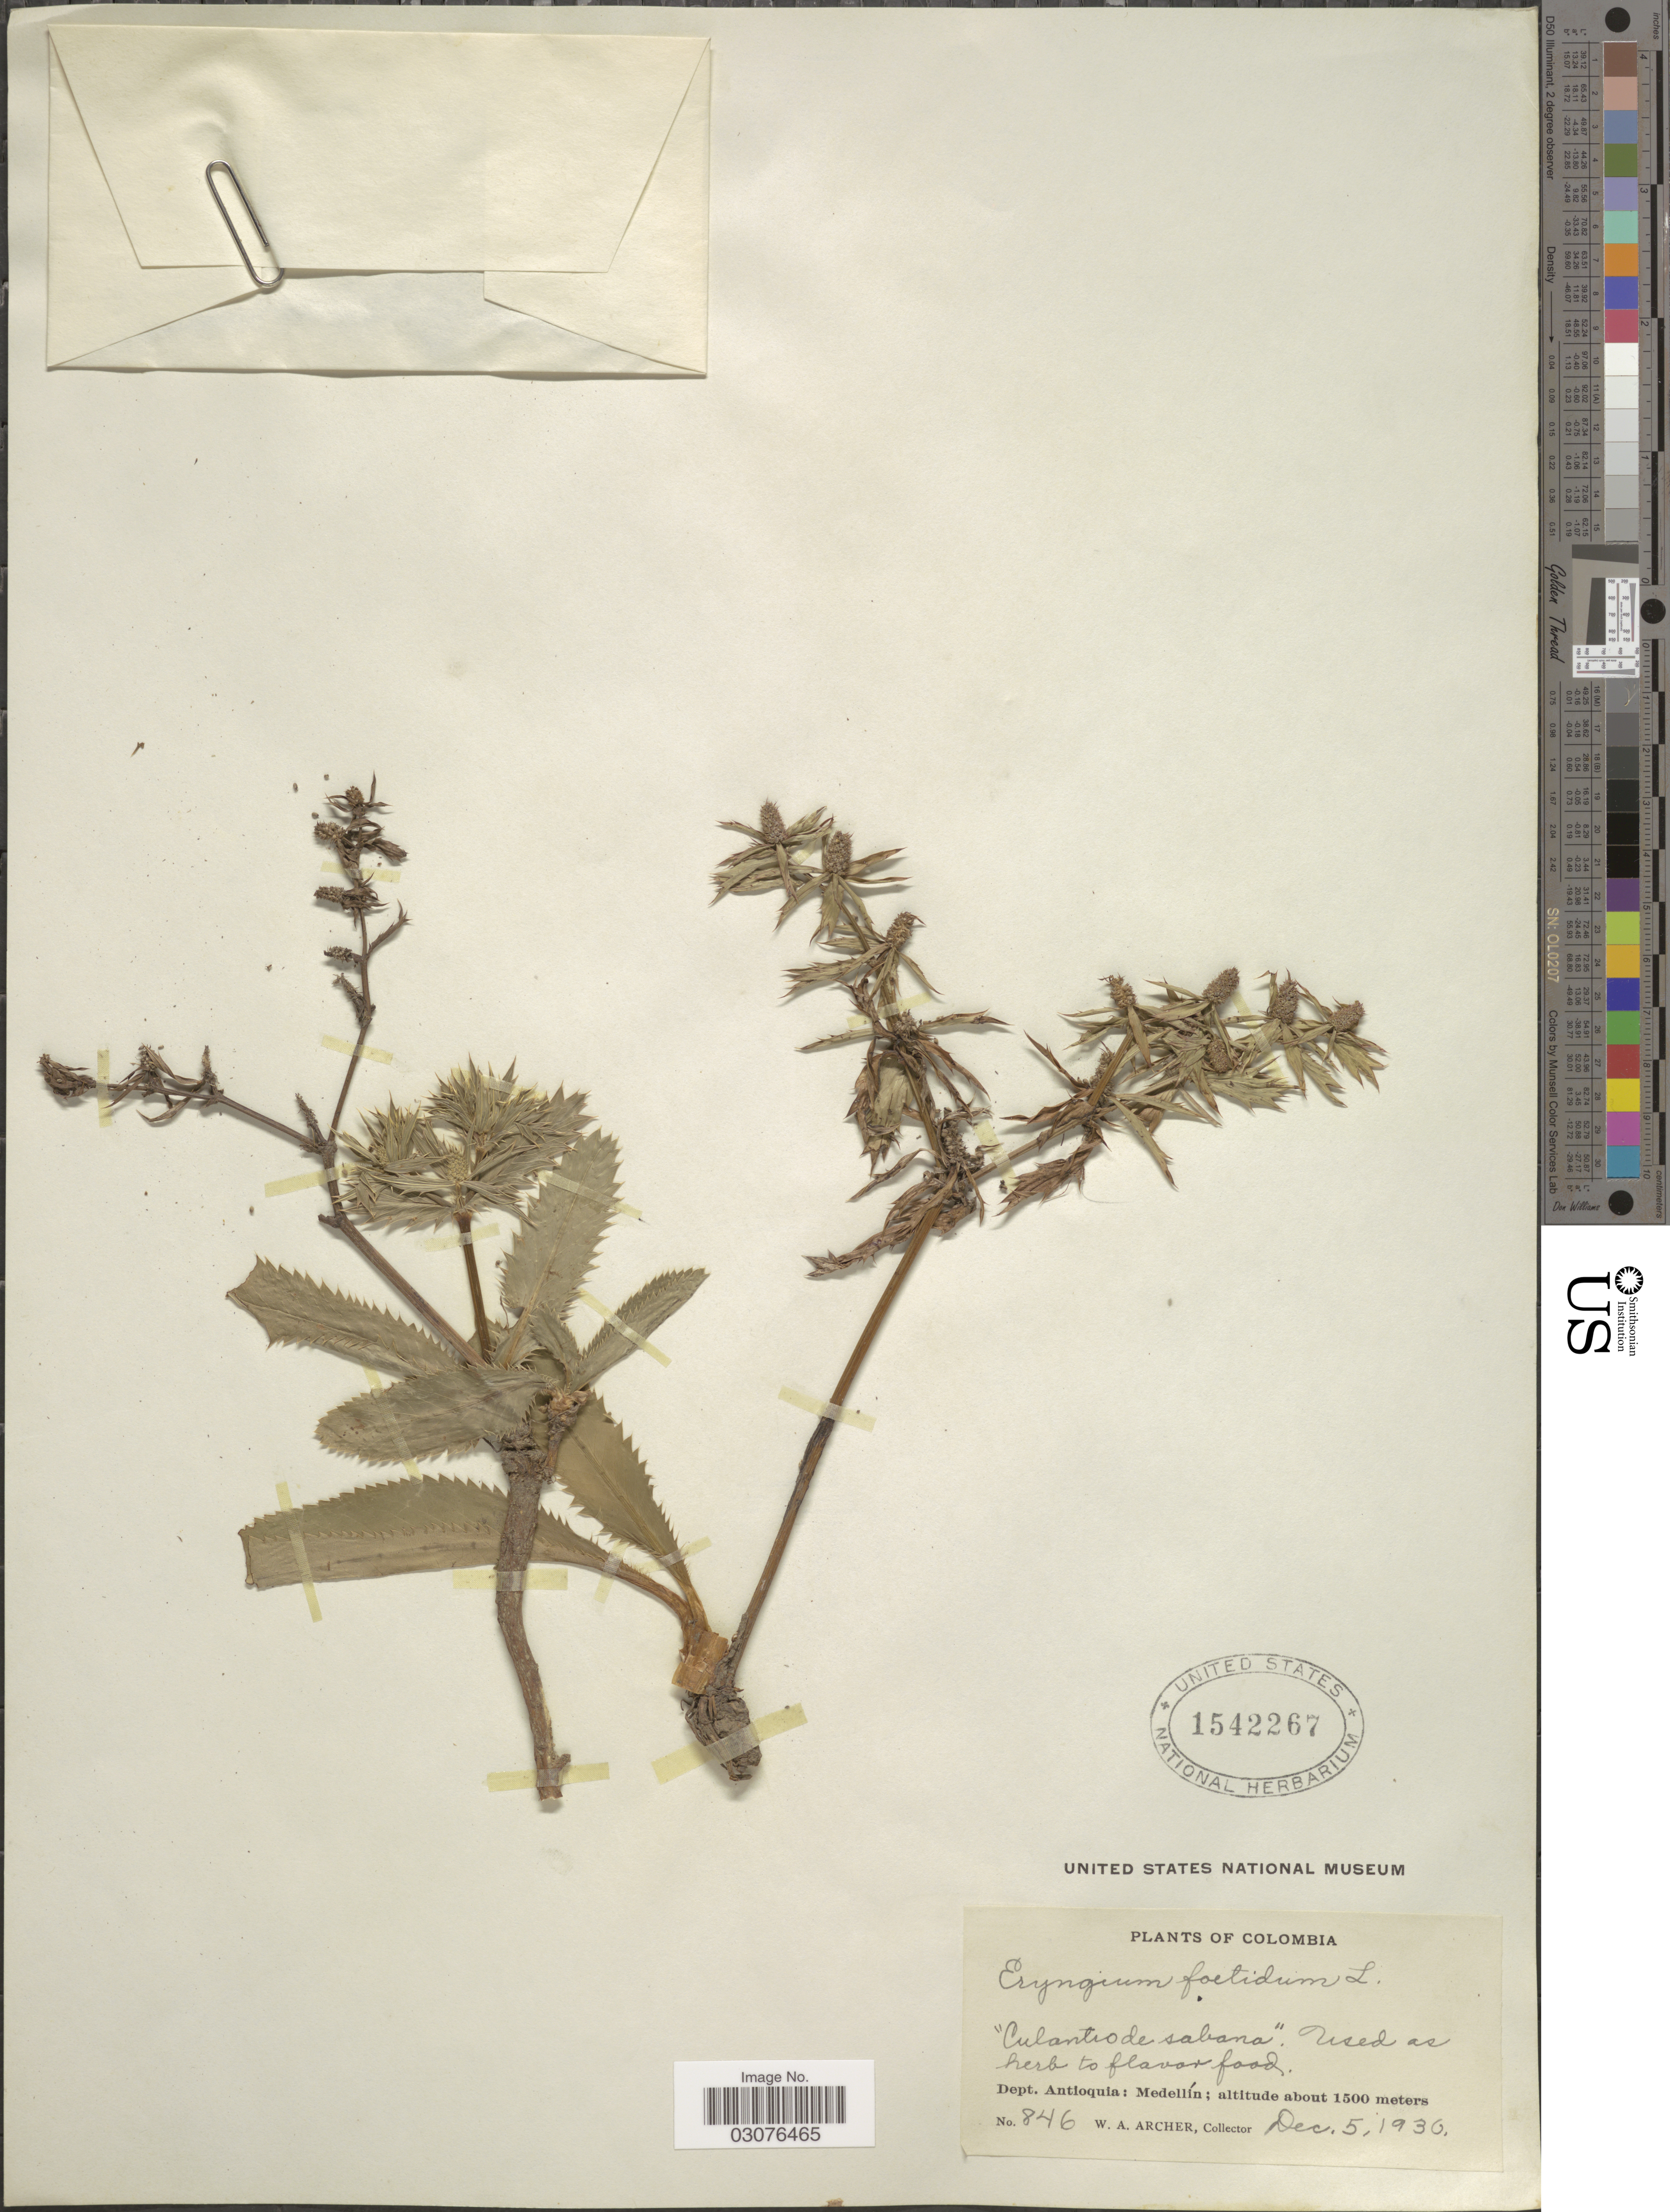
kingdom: Plantae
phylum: Tracheophyta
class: Magnoliopsida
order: Apiales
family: Apiaceae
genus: Eryngium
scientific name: Eryngium foetidum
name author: L.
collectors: W. Archer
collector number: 846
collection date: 1936-12-05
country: Colombia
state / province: Antioquia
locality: Dept. Antioquia: Medellín.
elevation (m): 1500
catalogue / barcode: US 1542267